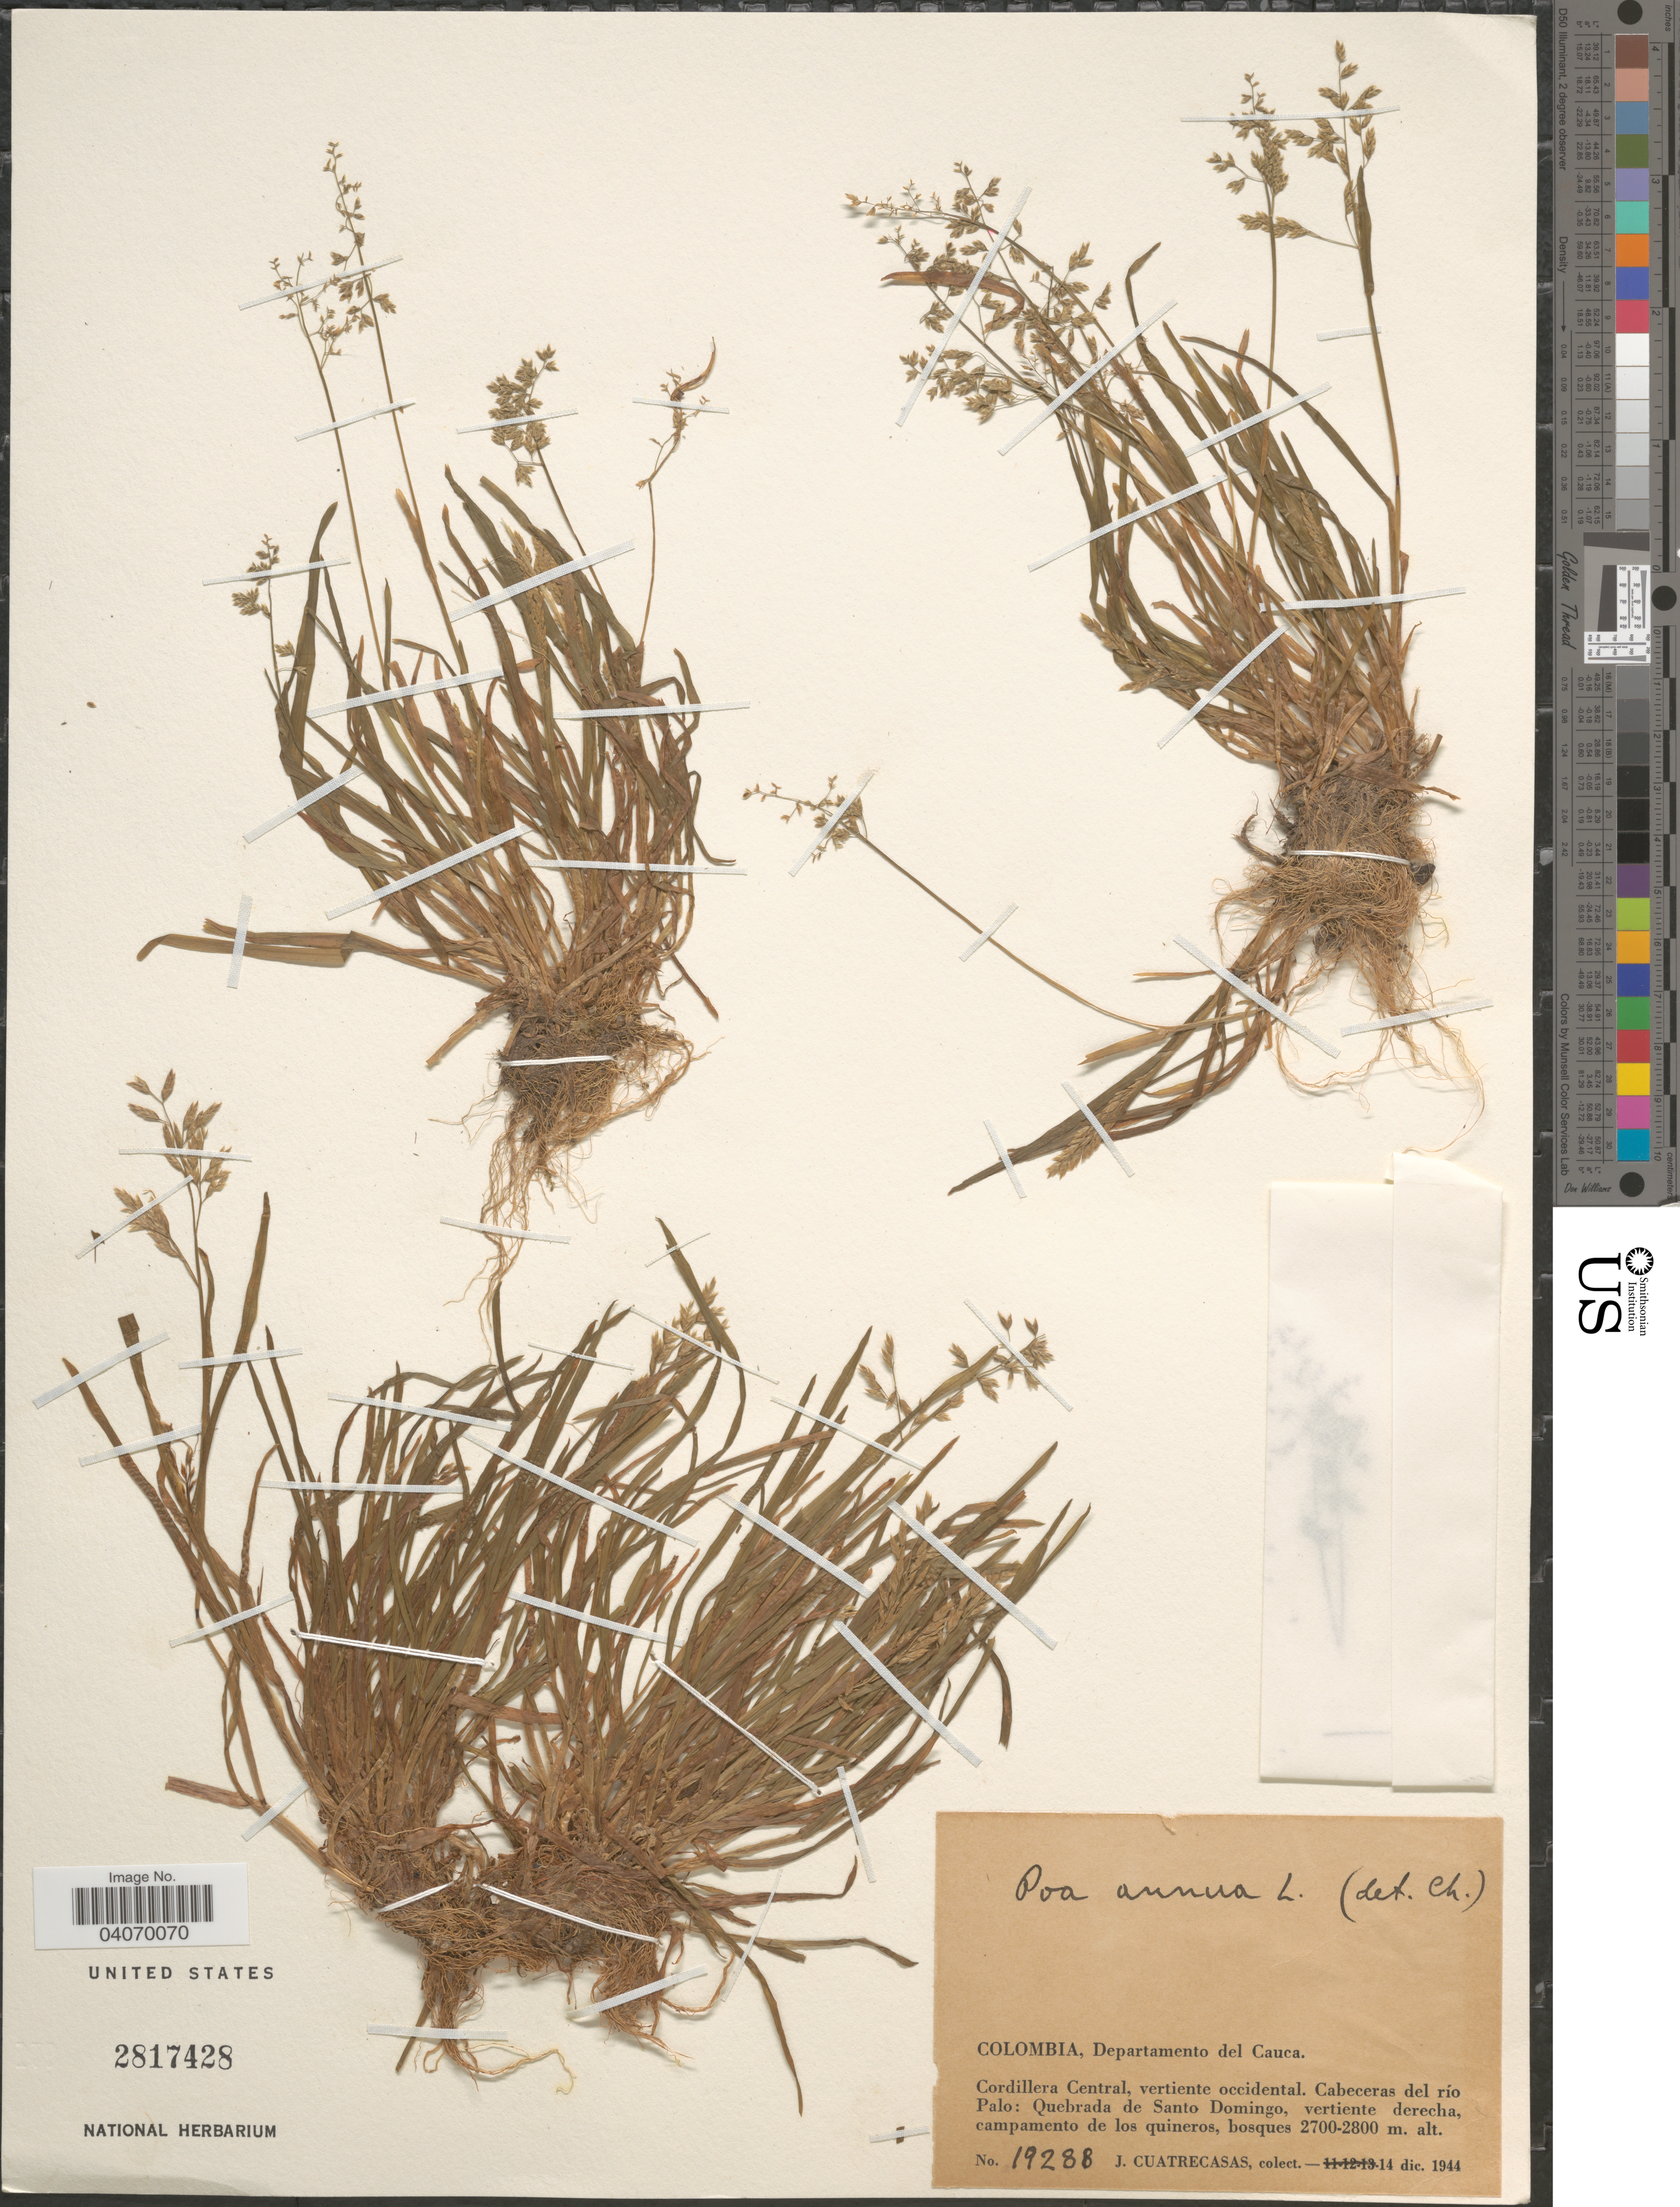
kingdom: Plantae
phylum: Tracheophyta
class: Liliopsida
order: Poales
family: Poaceae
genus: Poa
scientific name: Poa annua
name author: L.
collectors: J. Cuatrecasas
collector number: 19288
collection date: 1944-12-14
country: Colombia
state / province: Cauca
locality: Departamento del Cauca. Cordillera Central, vertiente occidental. Cabeceras del río Palo: Quebrada de Santo Domingo.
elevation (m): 2700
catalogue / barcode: US 2817428